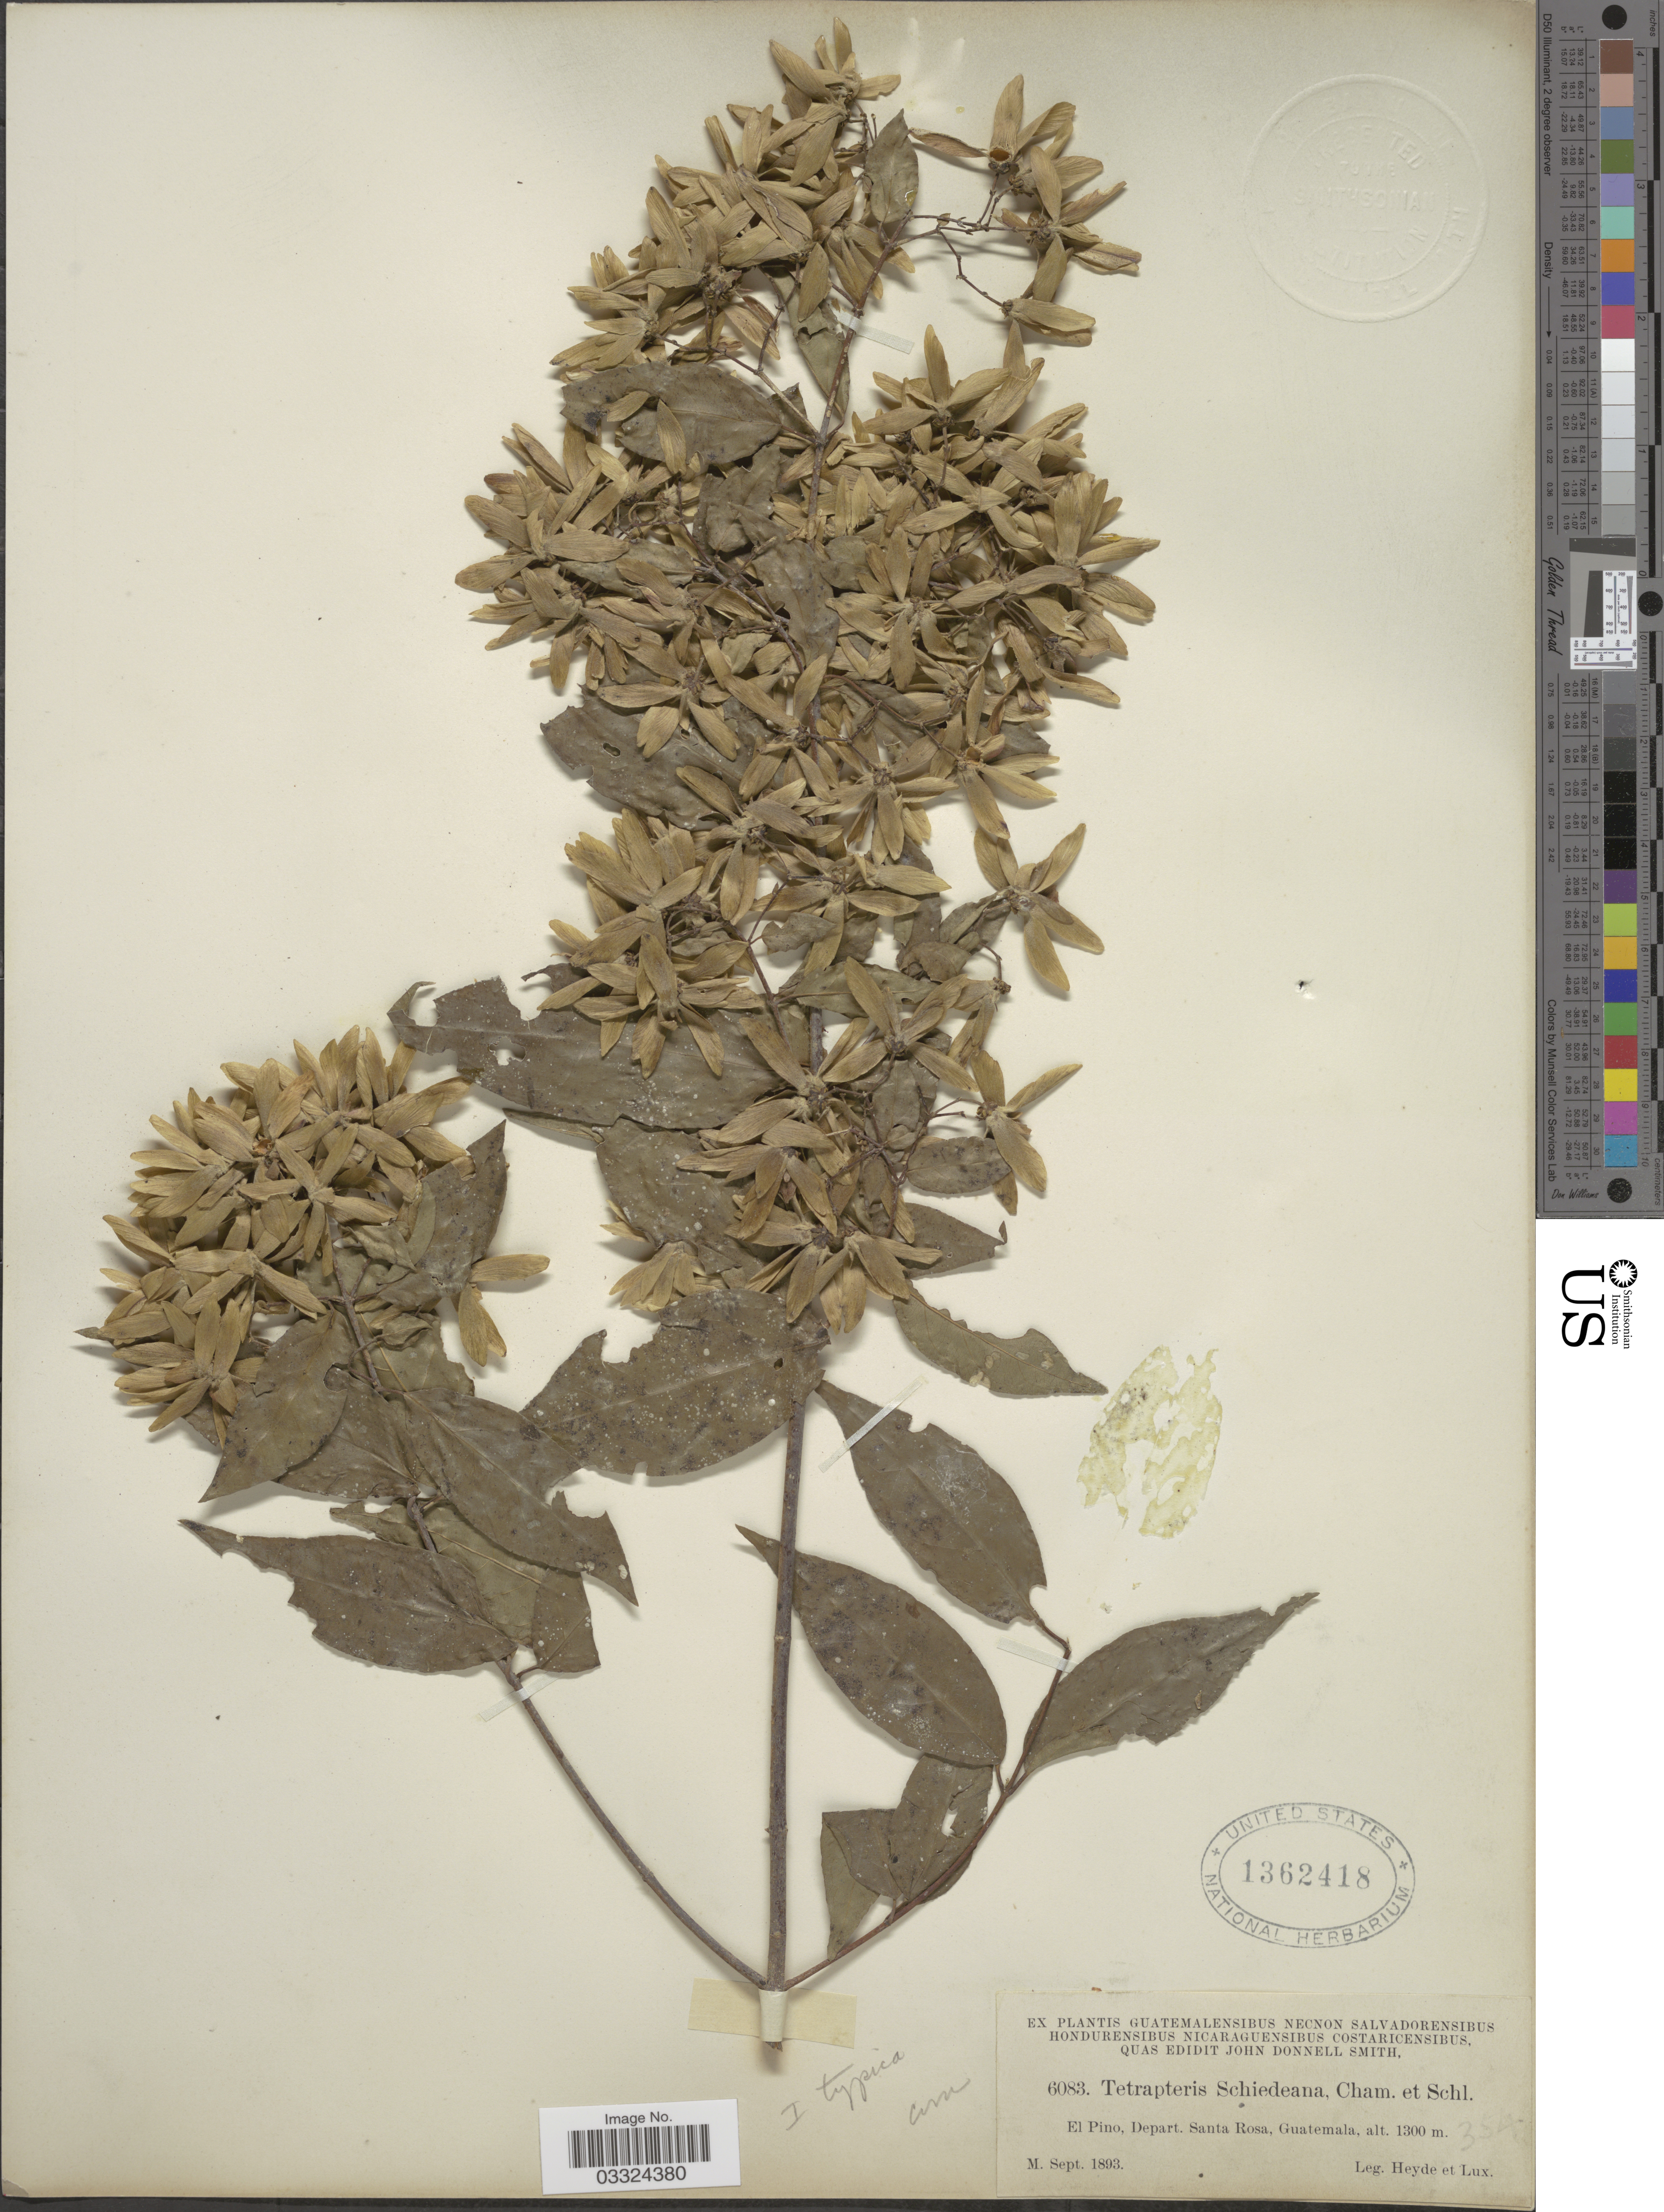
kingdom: Plantae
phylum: Tracheophyta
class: Magnoliopsida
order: Malpighiales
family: Malpighiaceae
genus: Tetrapterys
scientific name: Tetrapterys schiedeana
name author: Schltdl. & Cham.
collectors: Heyde & Lux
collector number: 6083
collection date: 1893-09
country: Guatemala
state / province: Santa Rosa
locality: El Pino, Depart. Santa Rosa.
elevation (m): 1300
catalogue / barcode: US 1362418